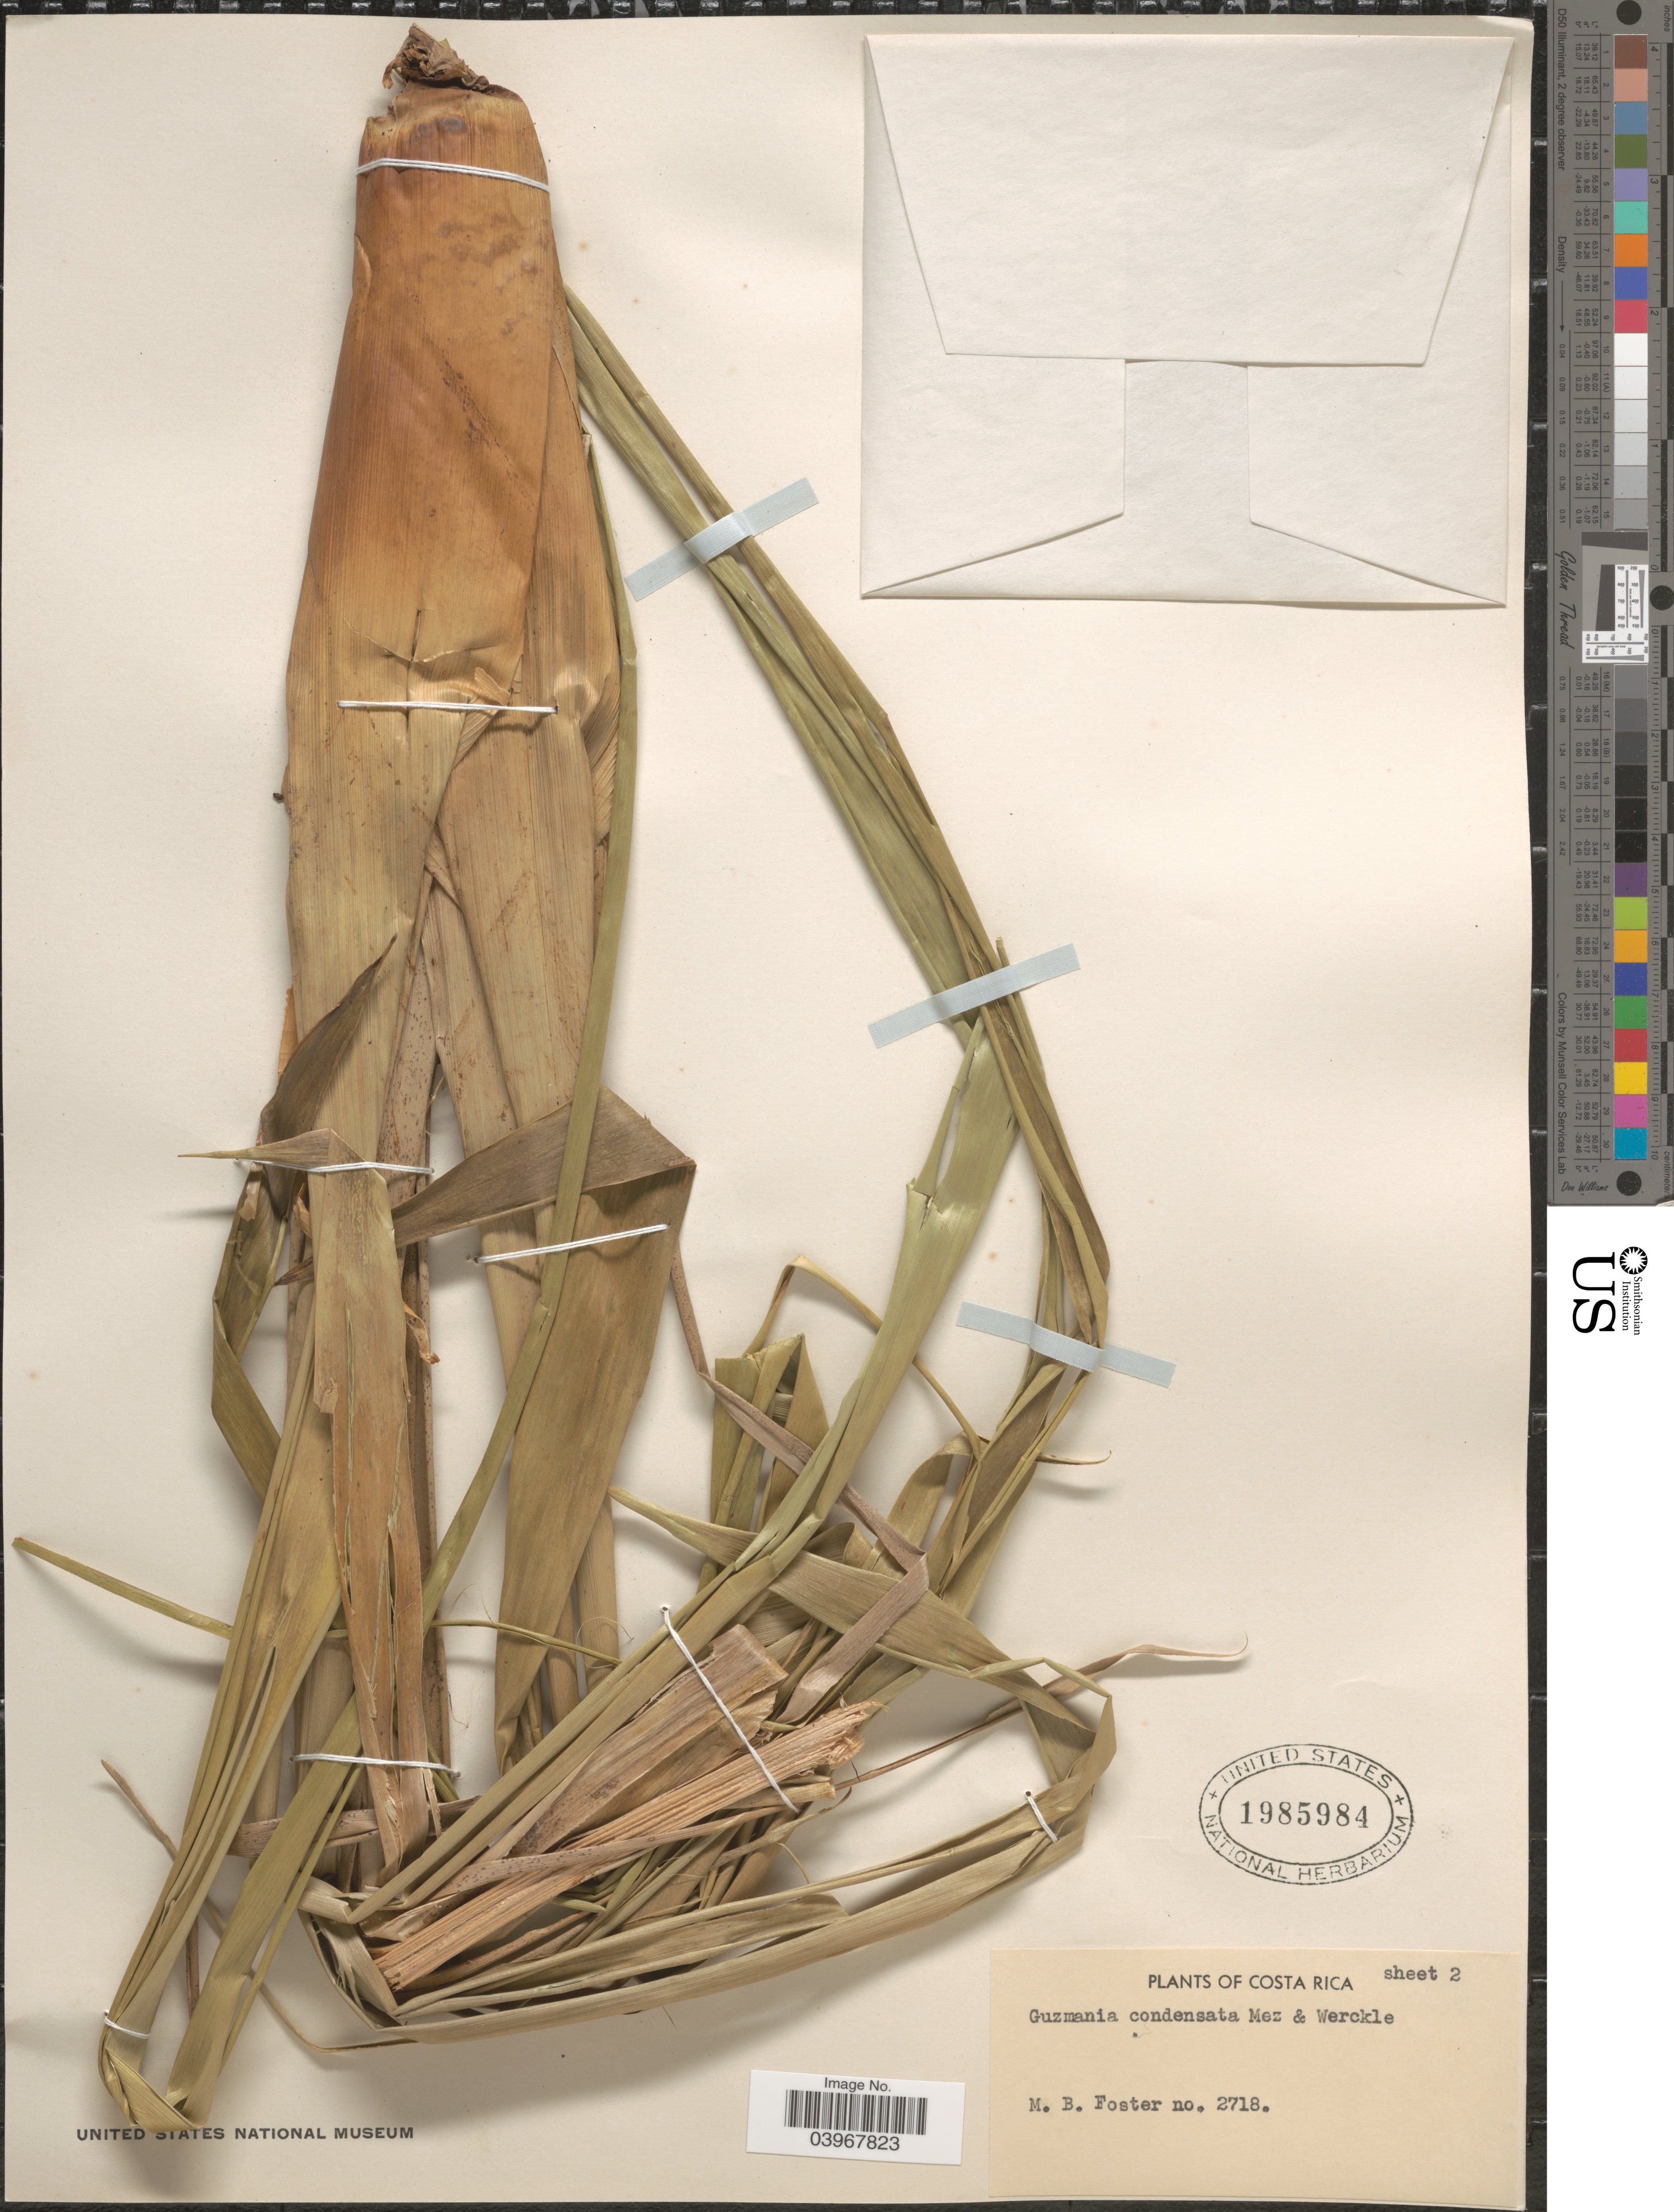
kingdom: Plantae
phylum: Tracheophyta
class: Liliopsida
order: Poales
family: Bromeliaceae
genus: Guzmania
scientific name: Guzmania condensata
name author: Mez & Wercklé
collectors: M. B. Foster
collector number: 2718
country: Costa Rica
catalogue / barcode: US 1985984